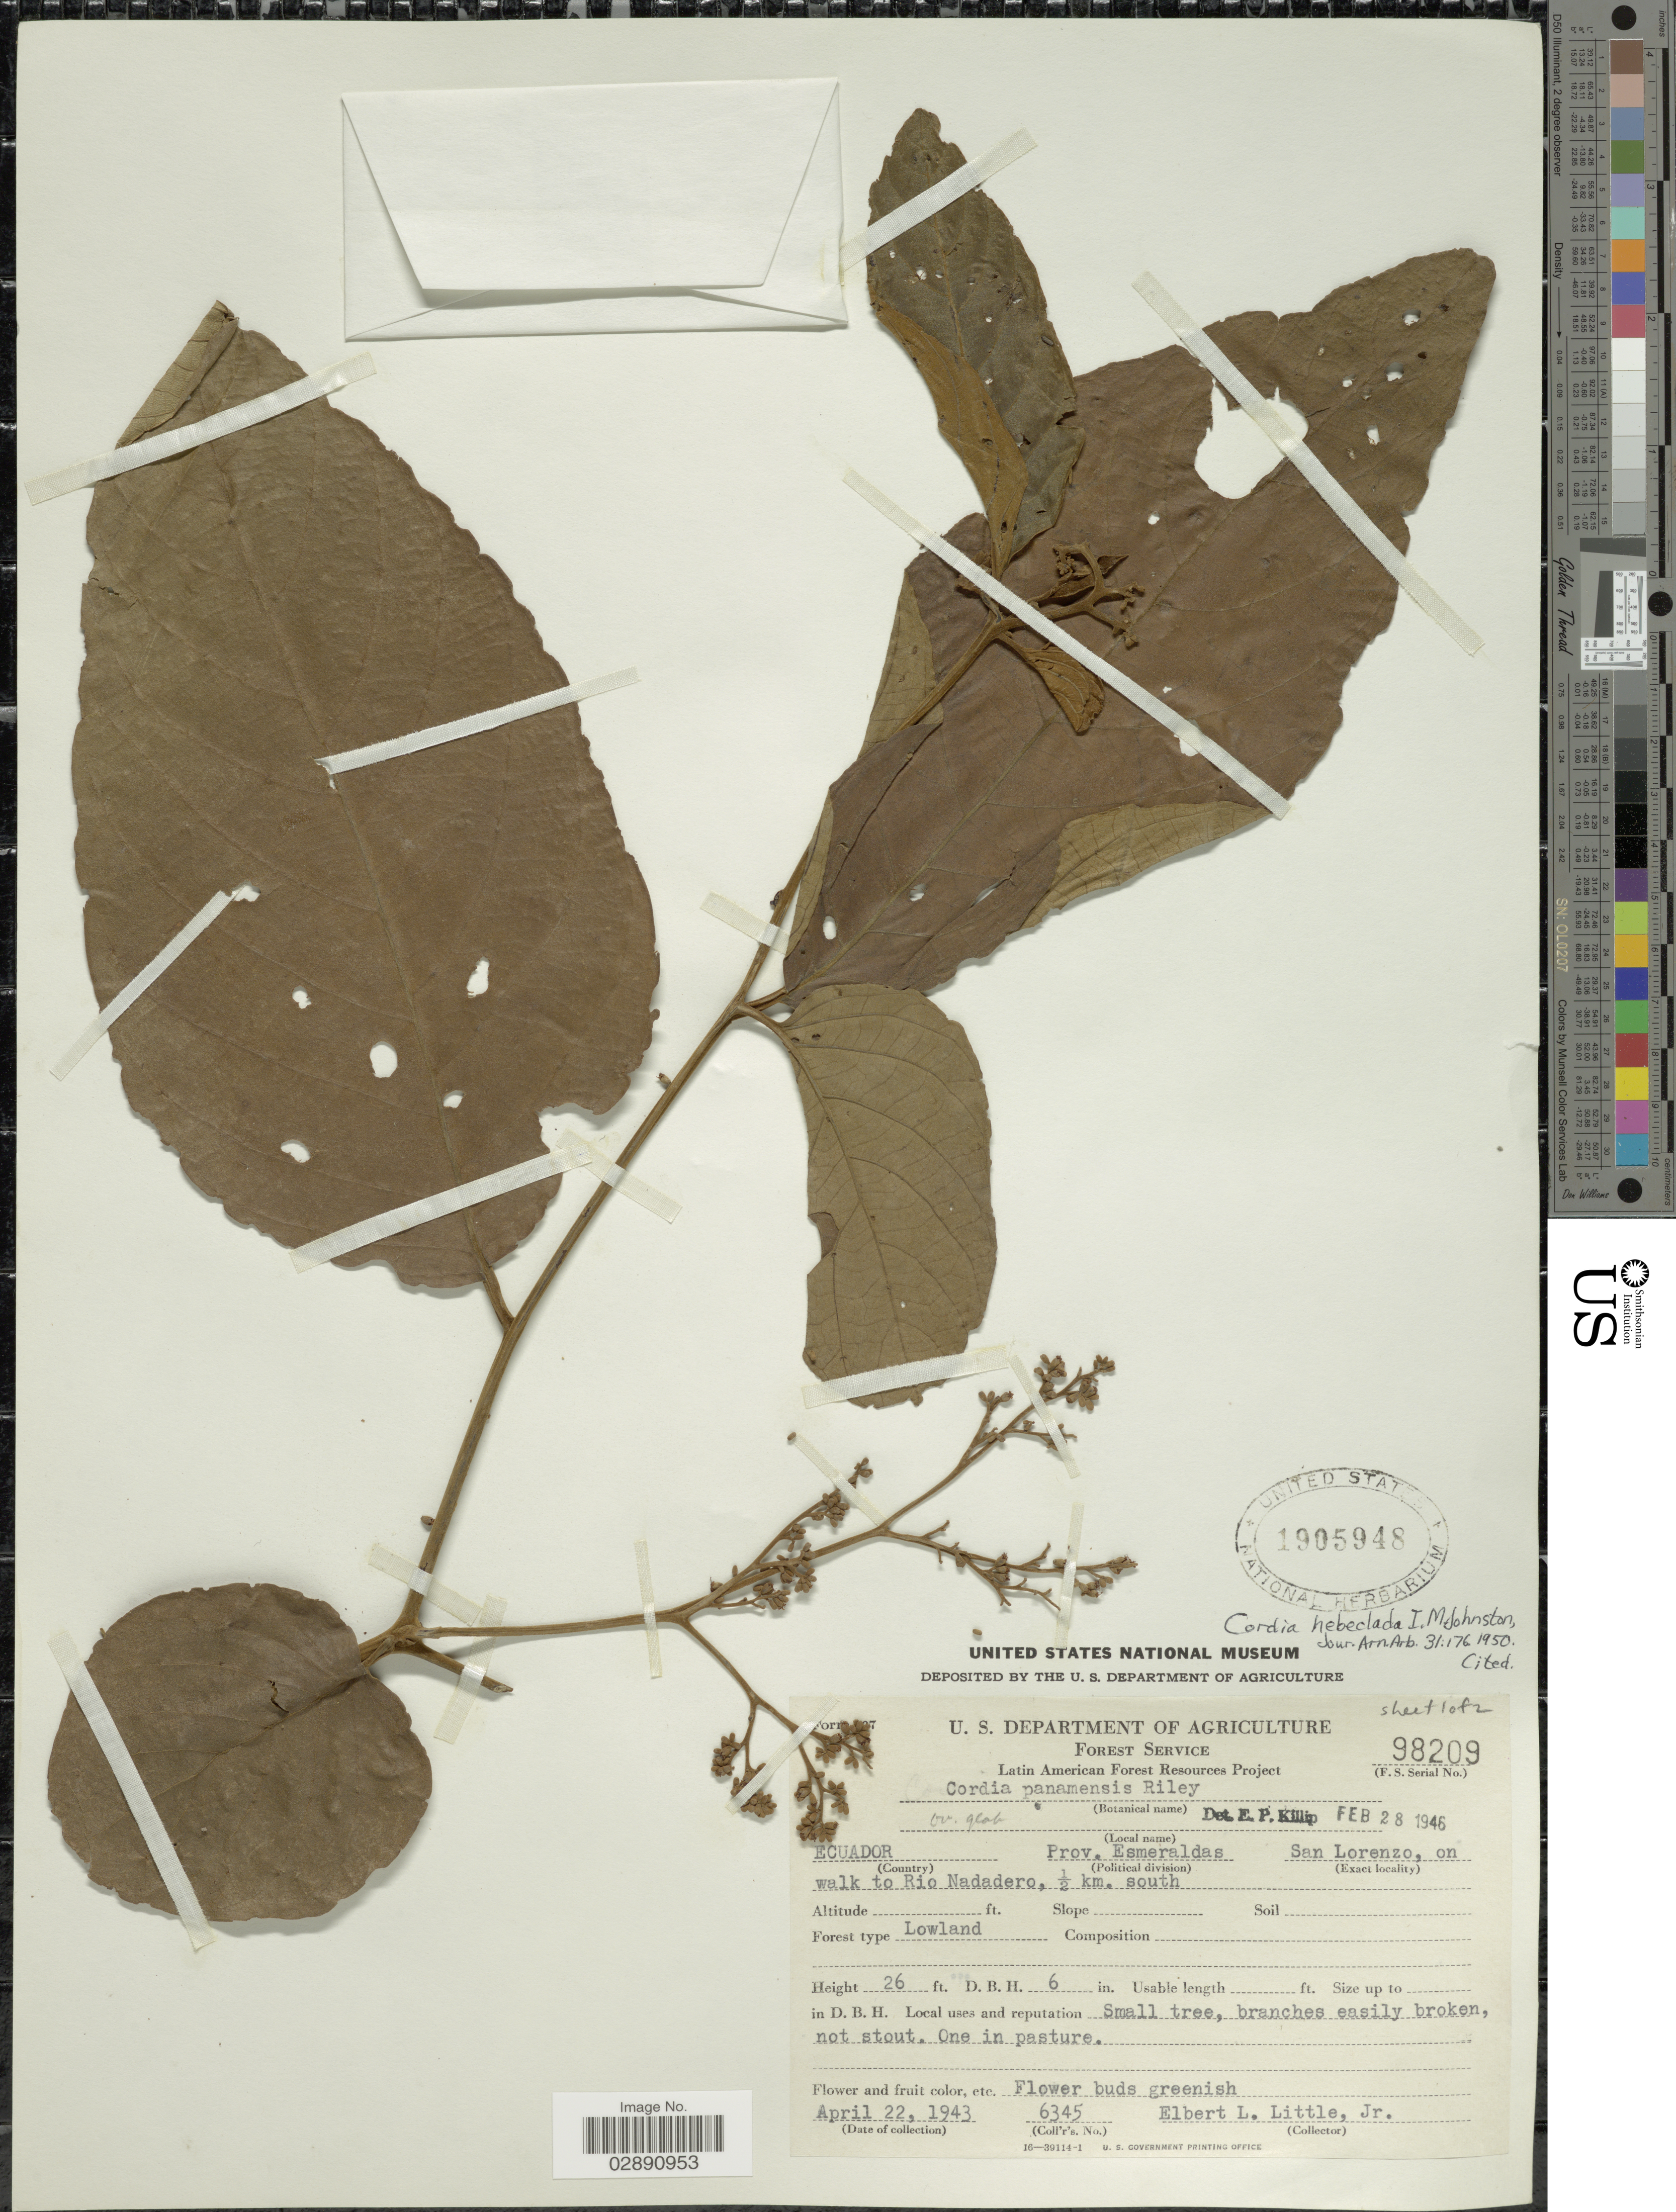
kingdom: Plantae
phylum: Tracheophyta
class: Magnoliopsida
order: Boraginales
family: Cordiaceae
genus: Cordia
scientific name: Cordia hebeclada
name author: I.M. Johnst.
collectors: E. L. Little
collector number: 6345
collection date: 1943-04-22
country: Ecuador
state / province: Esmeraldas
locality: San Lorenzo, on walk to Rio Nadadero, ½ km. south.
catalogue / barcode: US 1905948